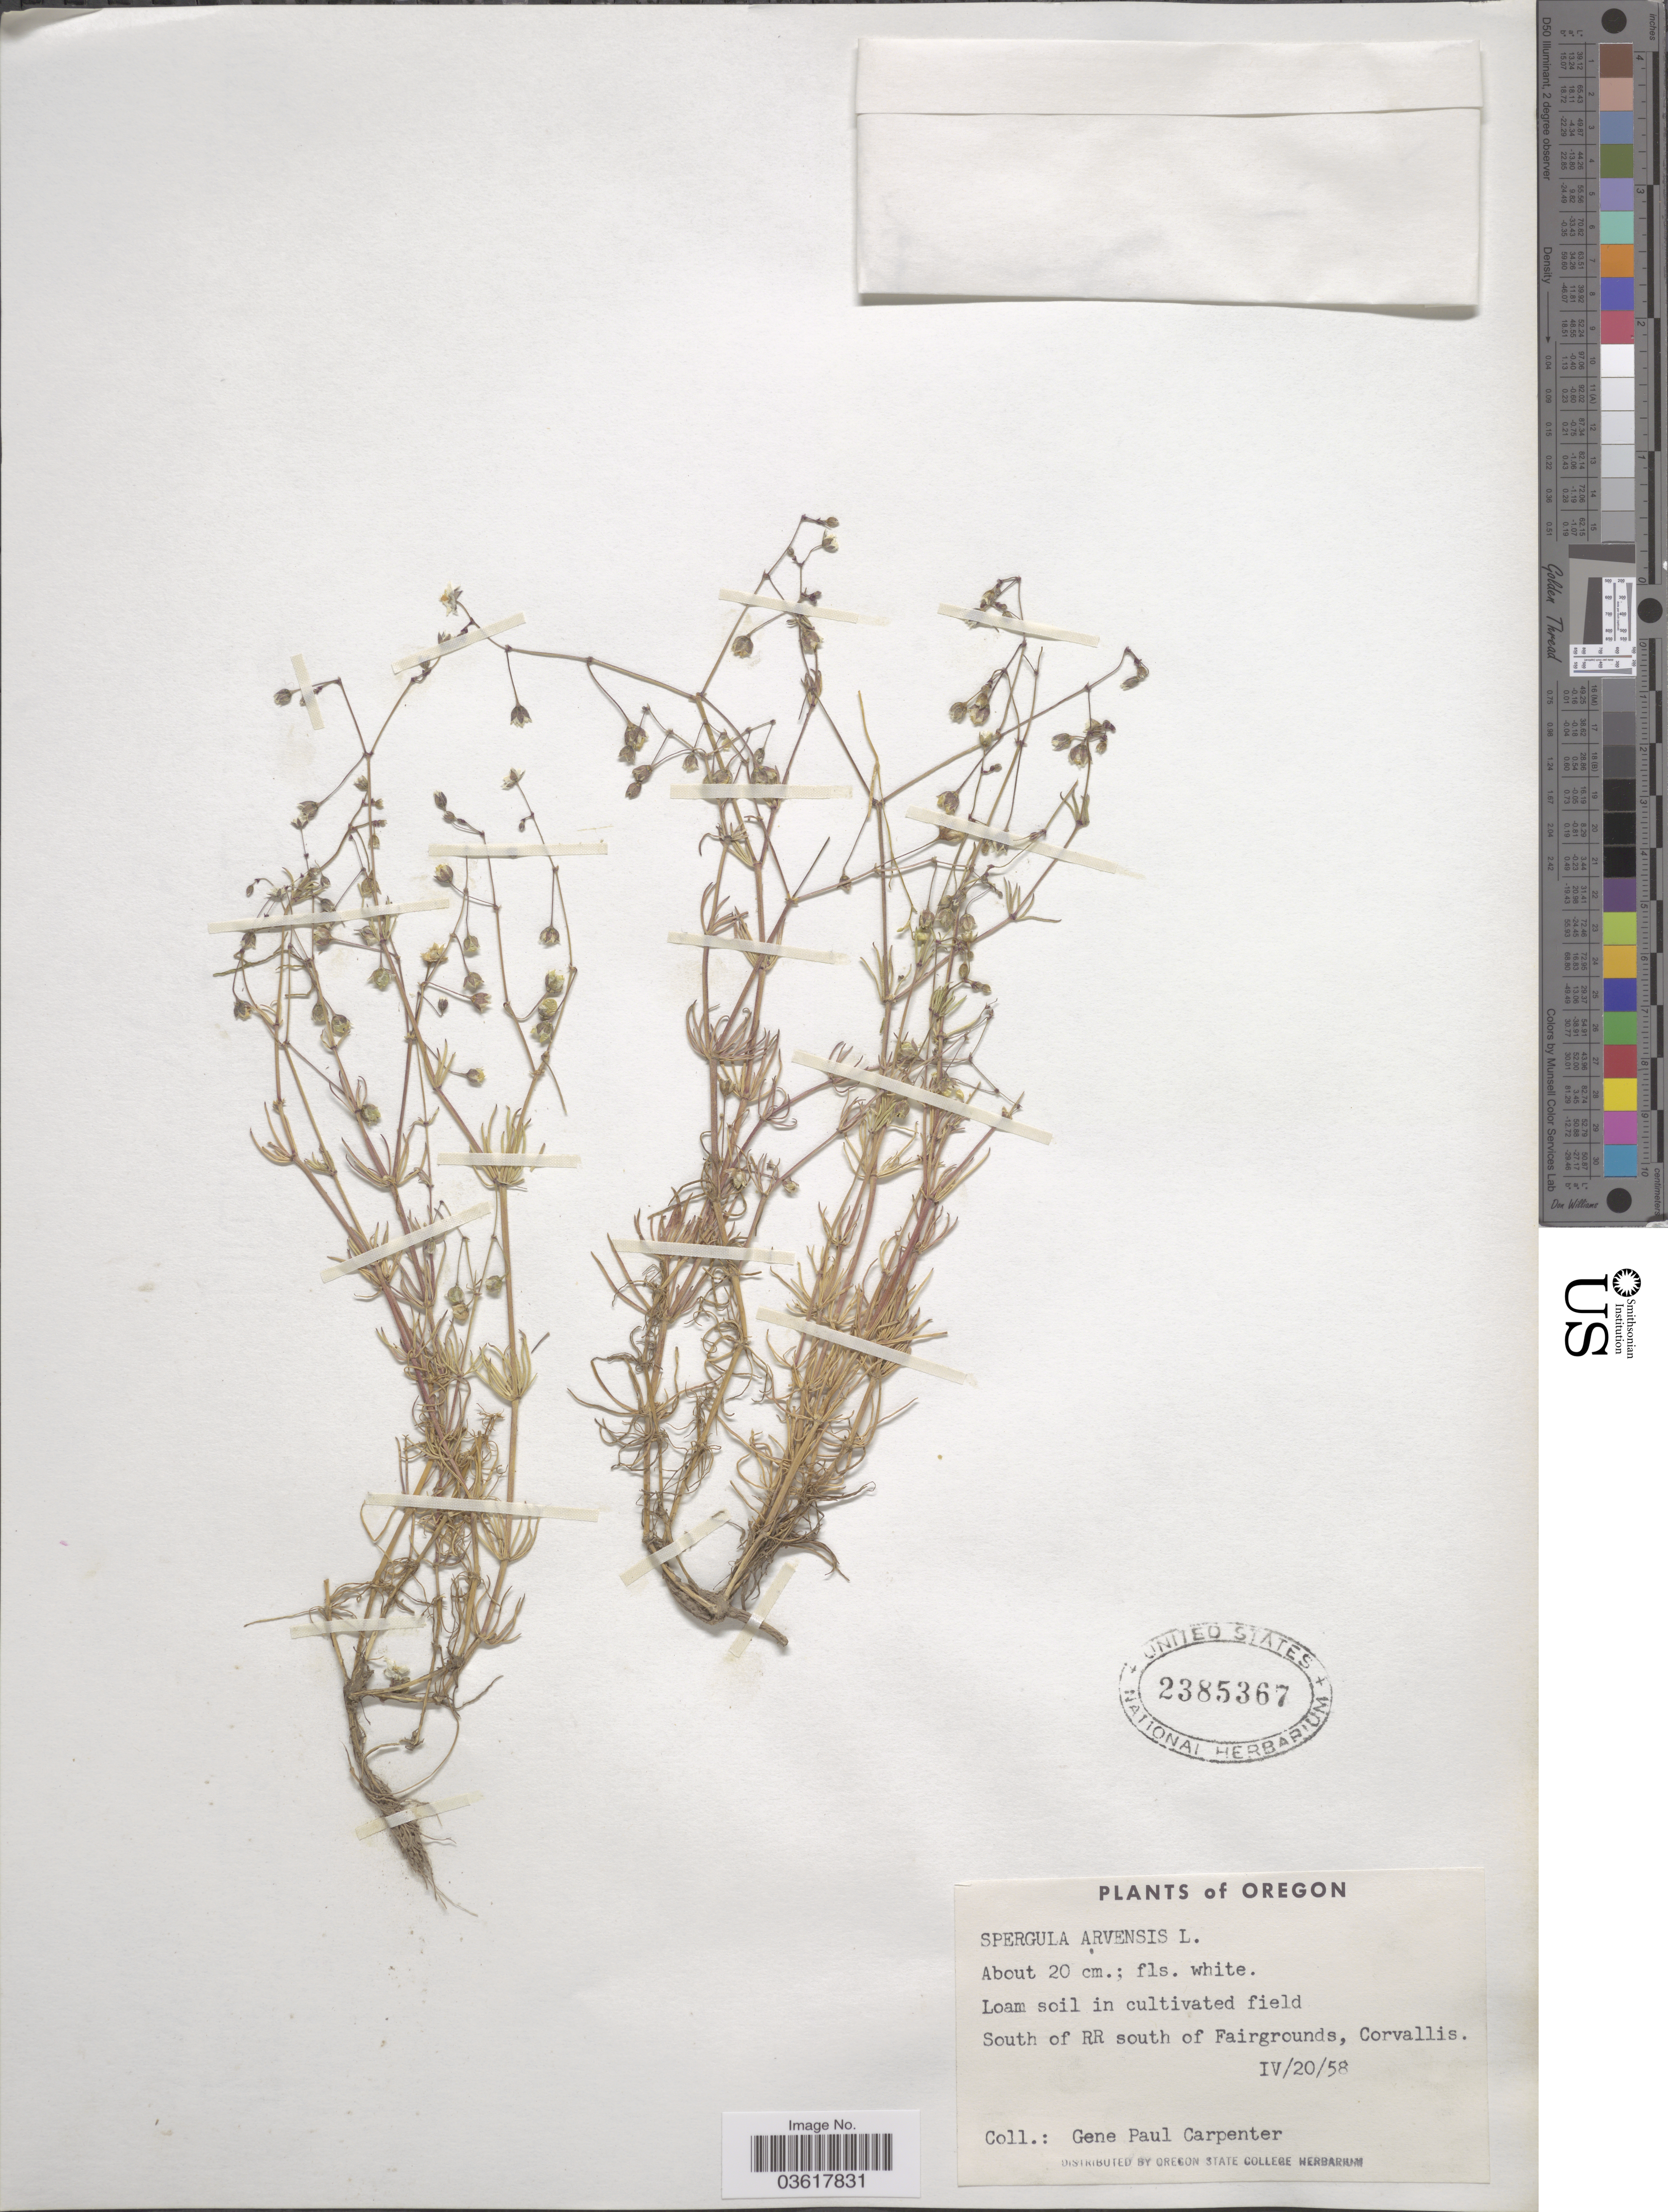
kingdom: Plantae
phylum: Tracheophyta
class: Magnoliopsida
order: Caryophyllales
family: Caryophyllaceae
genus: Spergula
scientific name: Spergula arvensis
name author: L.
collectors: G. Carpenter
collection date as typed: Transcribed d/m/y: 20/4/58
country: United States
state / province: Oregon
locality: South of RR south of Fairgrounds, Corvallis.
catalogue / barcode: US 2385367